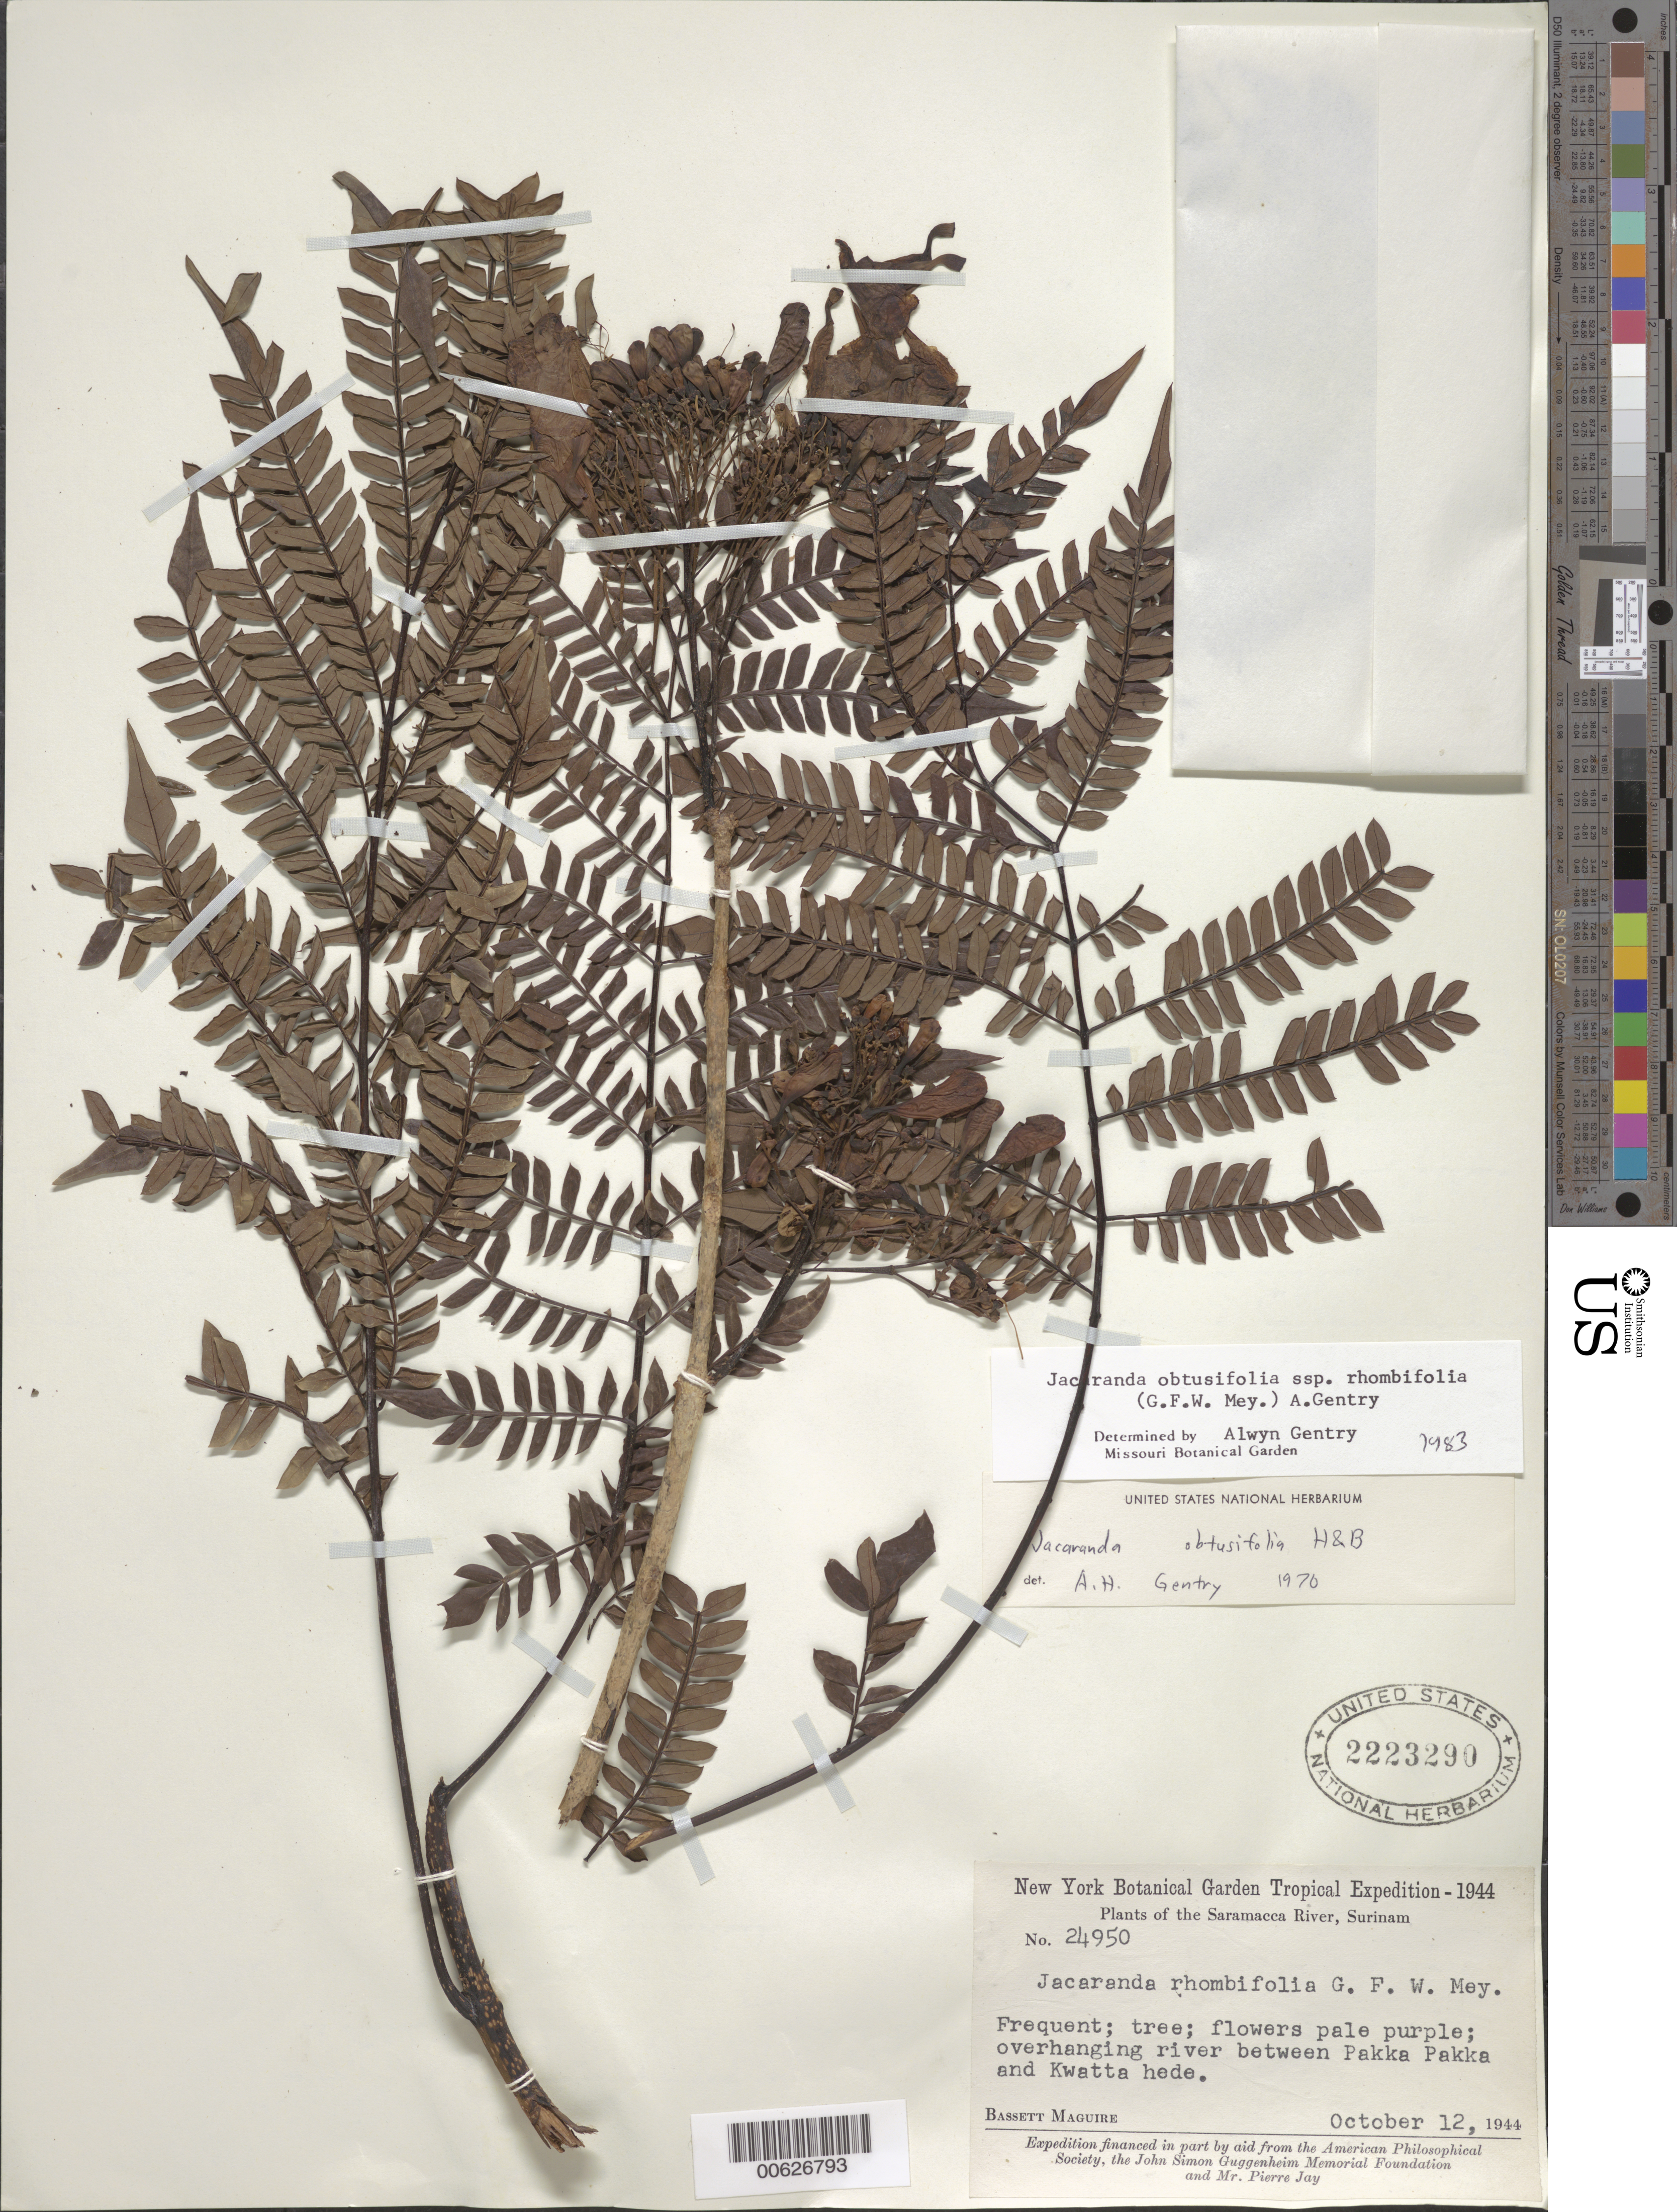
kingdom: Plantae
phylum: Tracheophyta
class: Magnoliopsida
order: Lamiales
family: Bignoniaceae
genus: Jacaranda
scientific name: Jacaranda obtusifolia subsp. rhombifolia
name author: (G. Mey.) A.H. Gentry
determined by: Gentry, A. H.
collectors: B. Maguire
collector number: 24950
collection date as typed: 12-Oct-44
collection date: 1944-10-12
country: Suriname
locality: Saramacca River, betw. Pakka Pakka and Kwatta hede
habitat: Overhanging river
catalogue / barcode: US 2223290